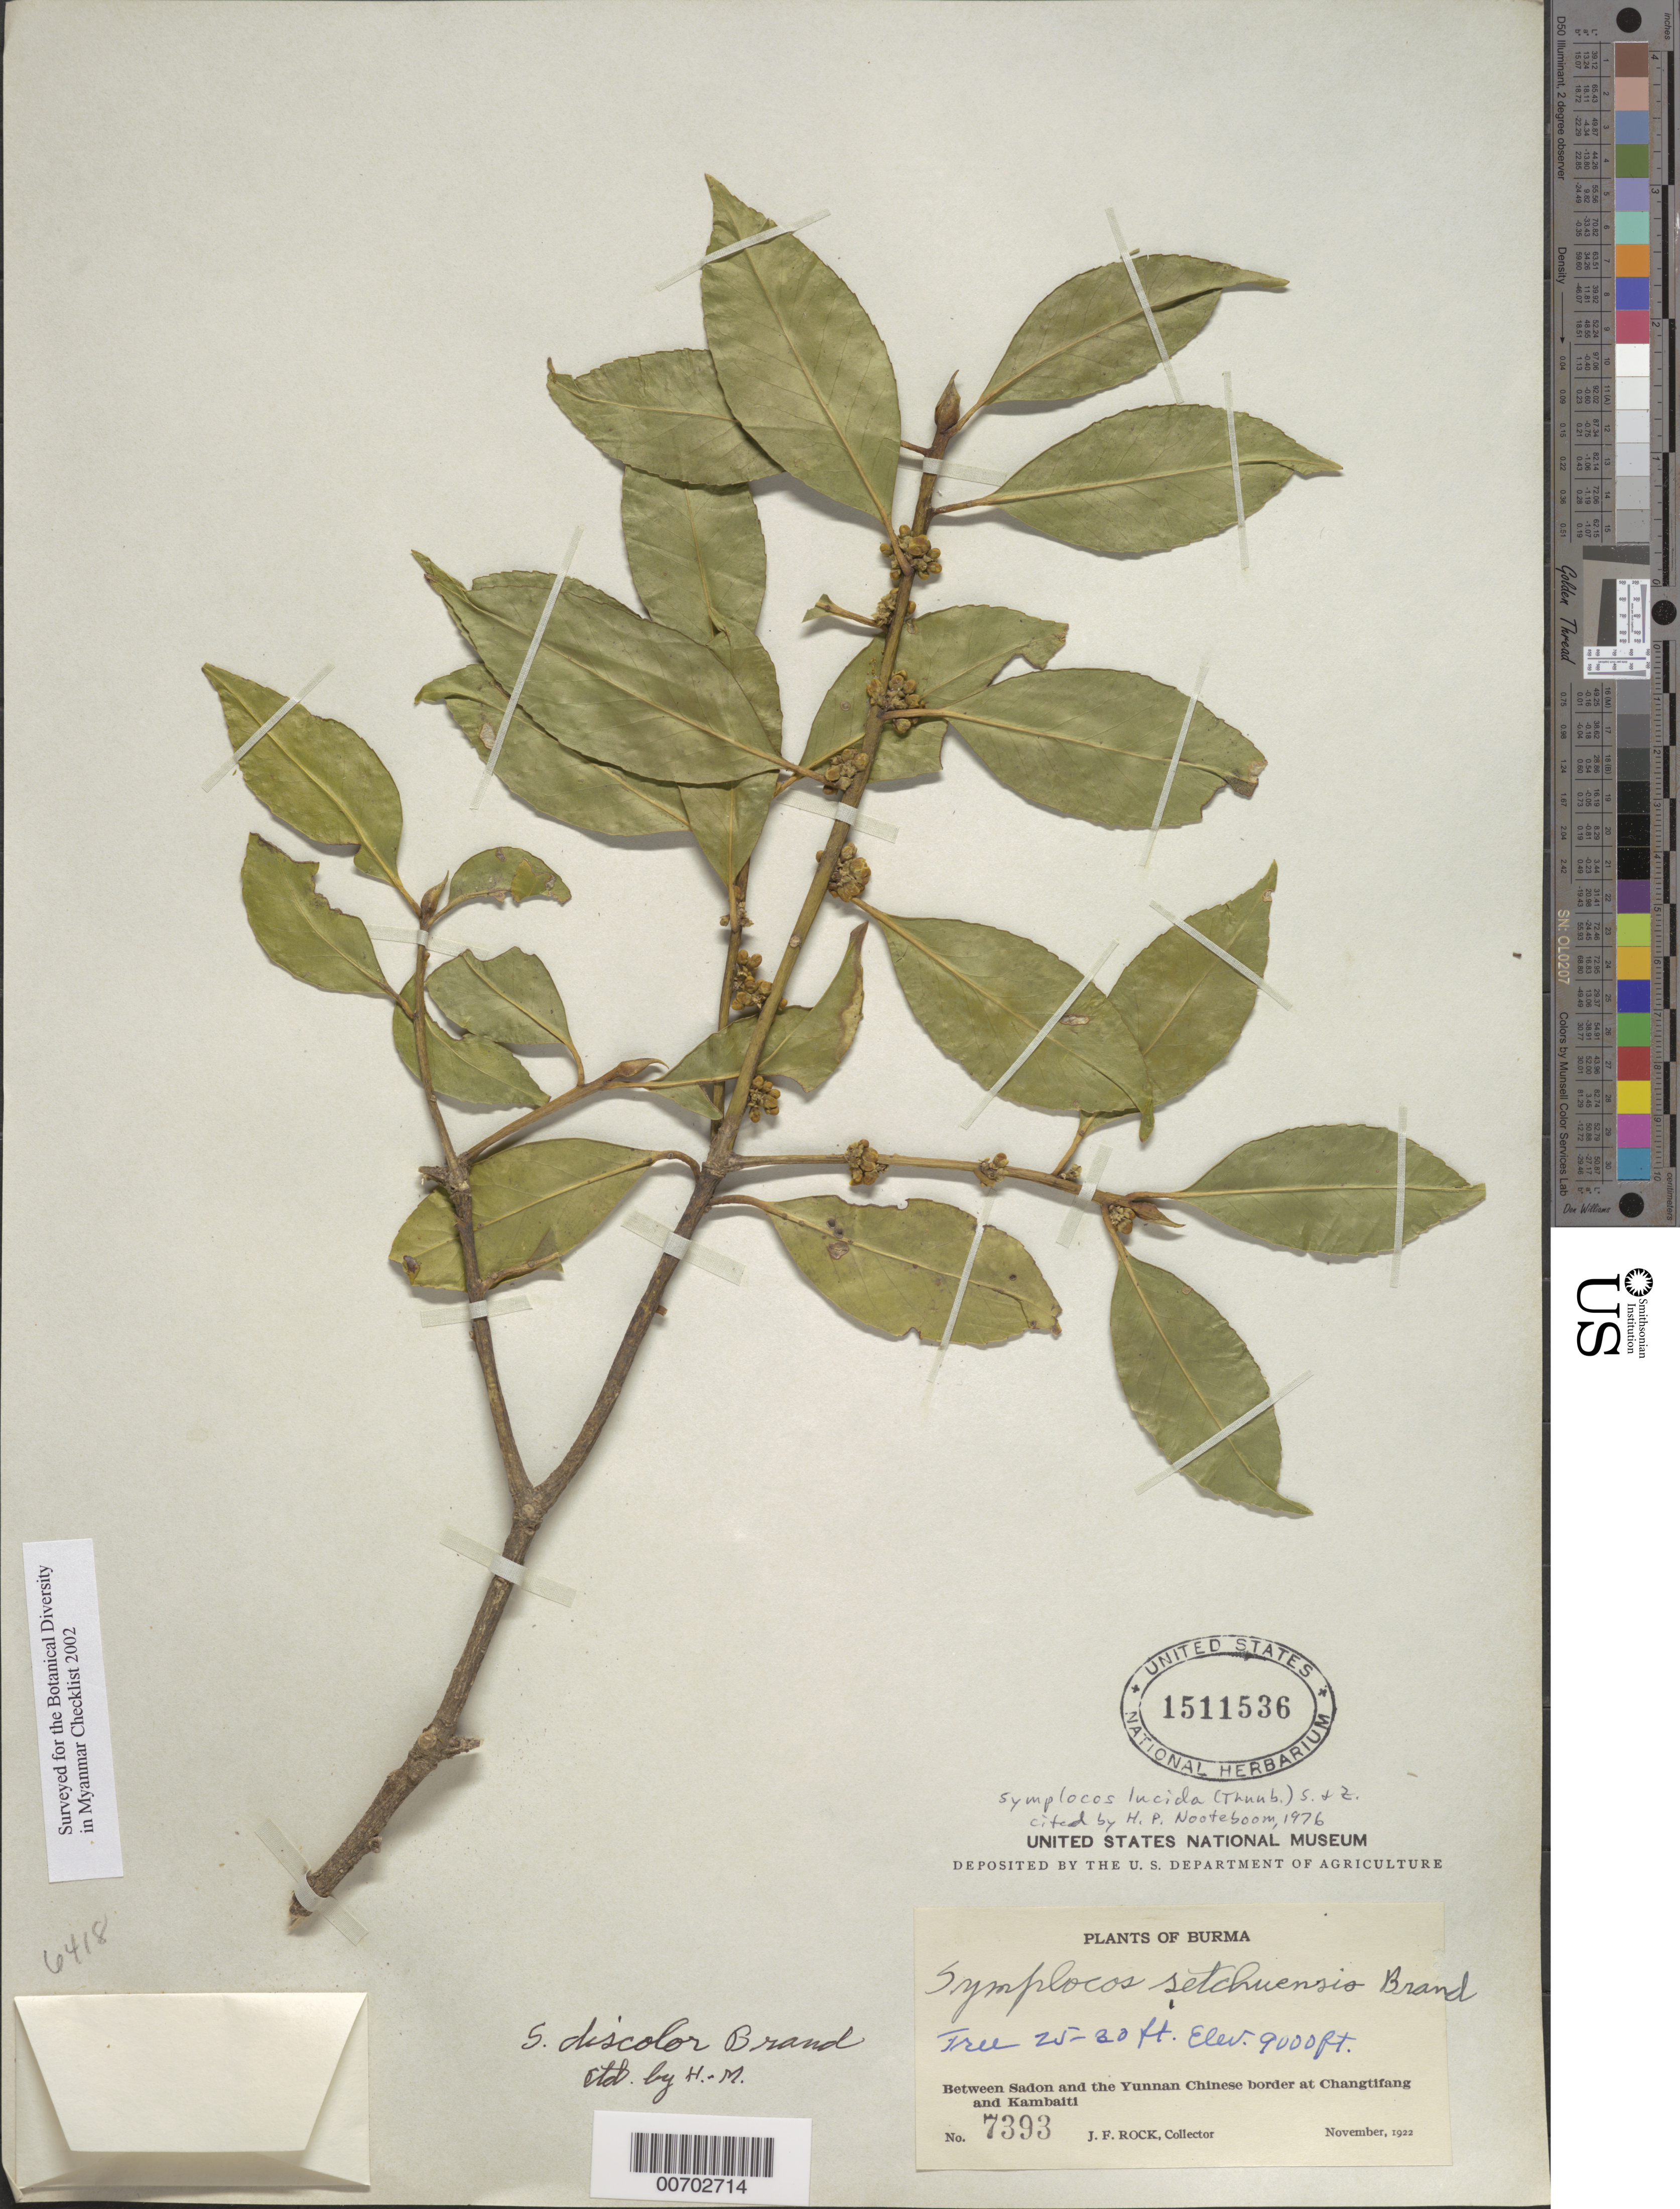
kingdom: Plantae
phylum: Tracheophyta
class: Magnoliopsida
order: Ericales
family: Symplocaceae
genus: Symplocos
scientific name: Symplocos lucida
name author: (Thurb.) Siebold & Zucc.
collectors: J. F. Rock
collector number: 7393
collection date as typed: Nov 1922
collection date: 1922-11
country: Myanmar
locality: Betw. Sadon and Yunnan Chinese border at Changtifang and Kambaiti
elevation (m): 2743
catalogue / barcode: US 1511536